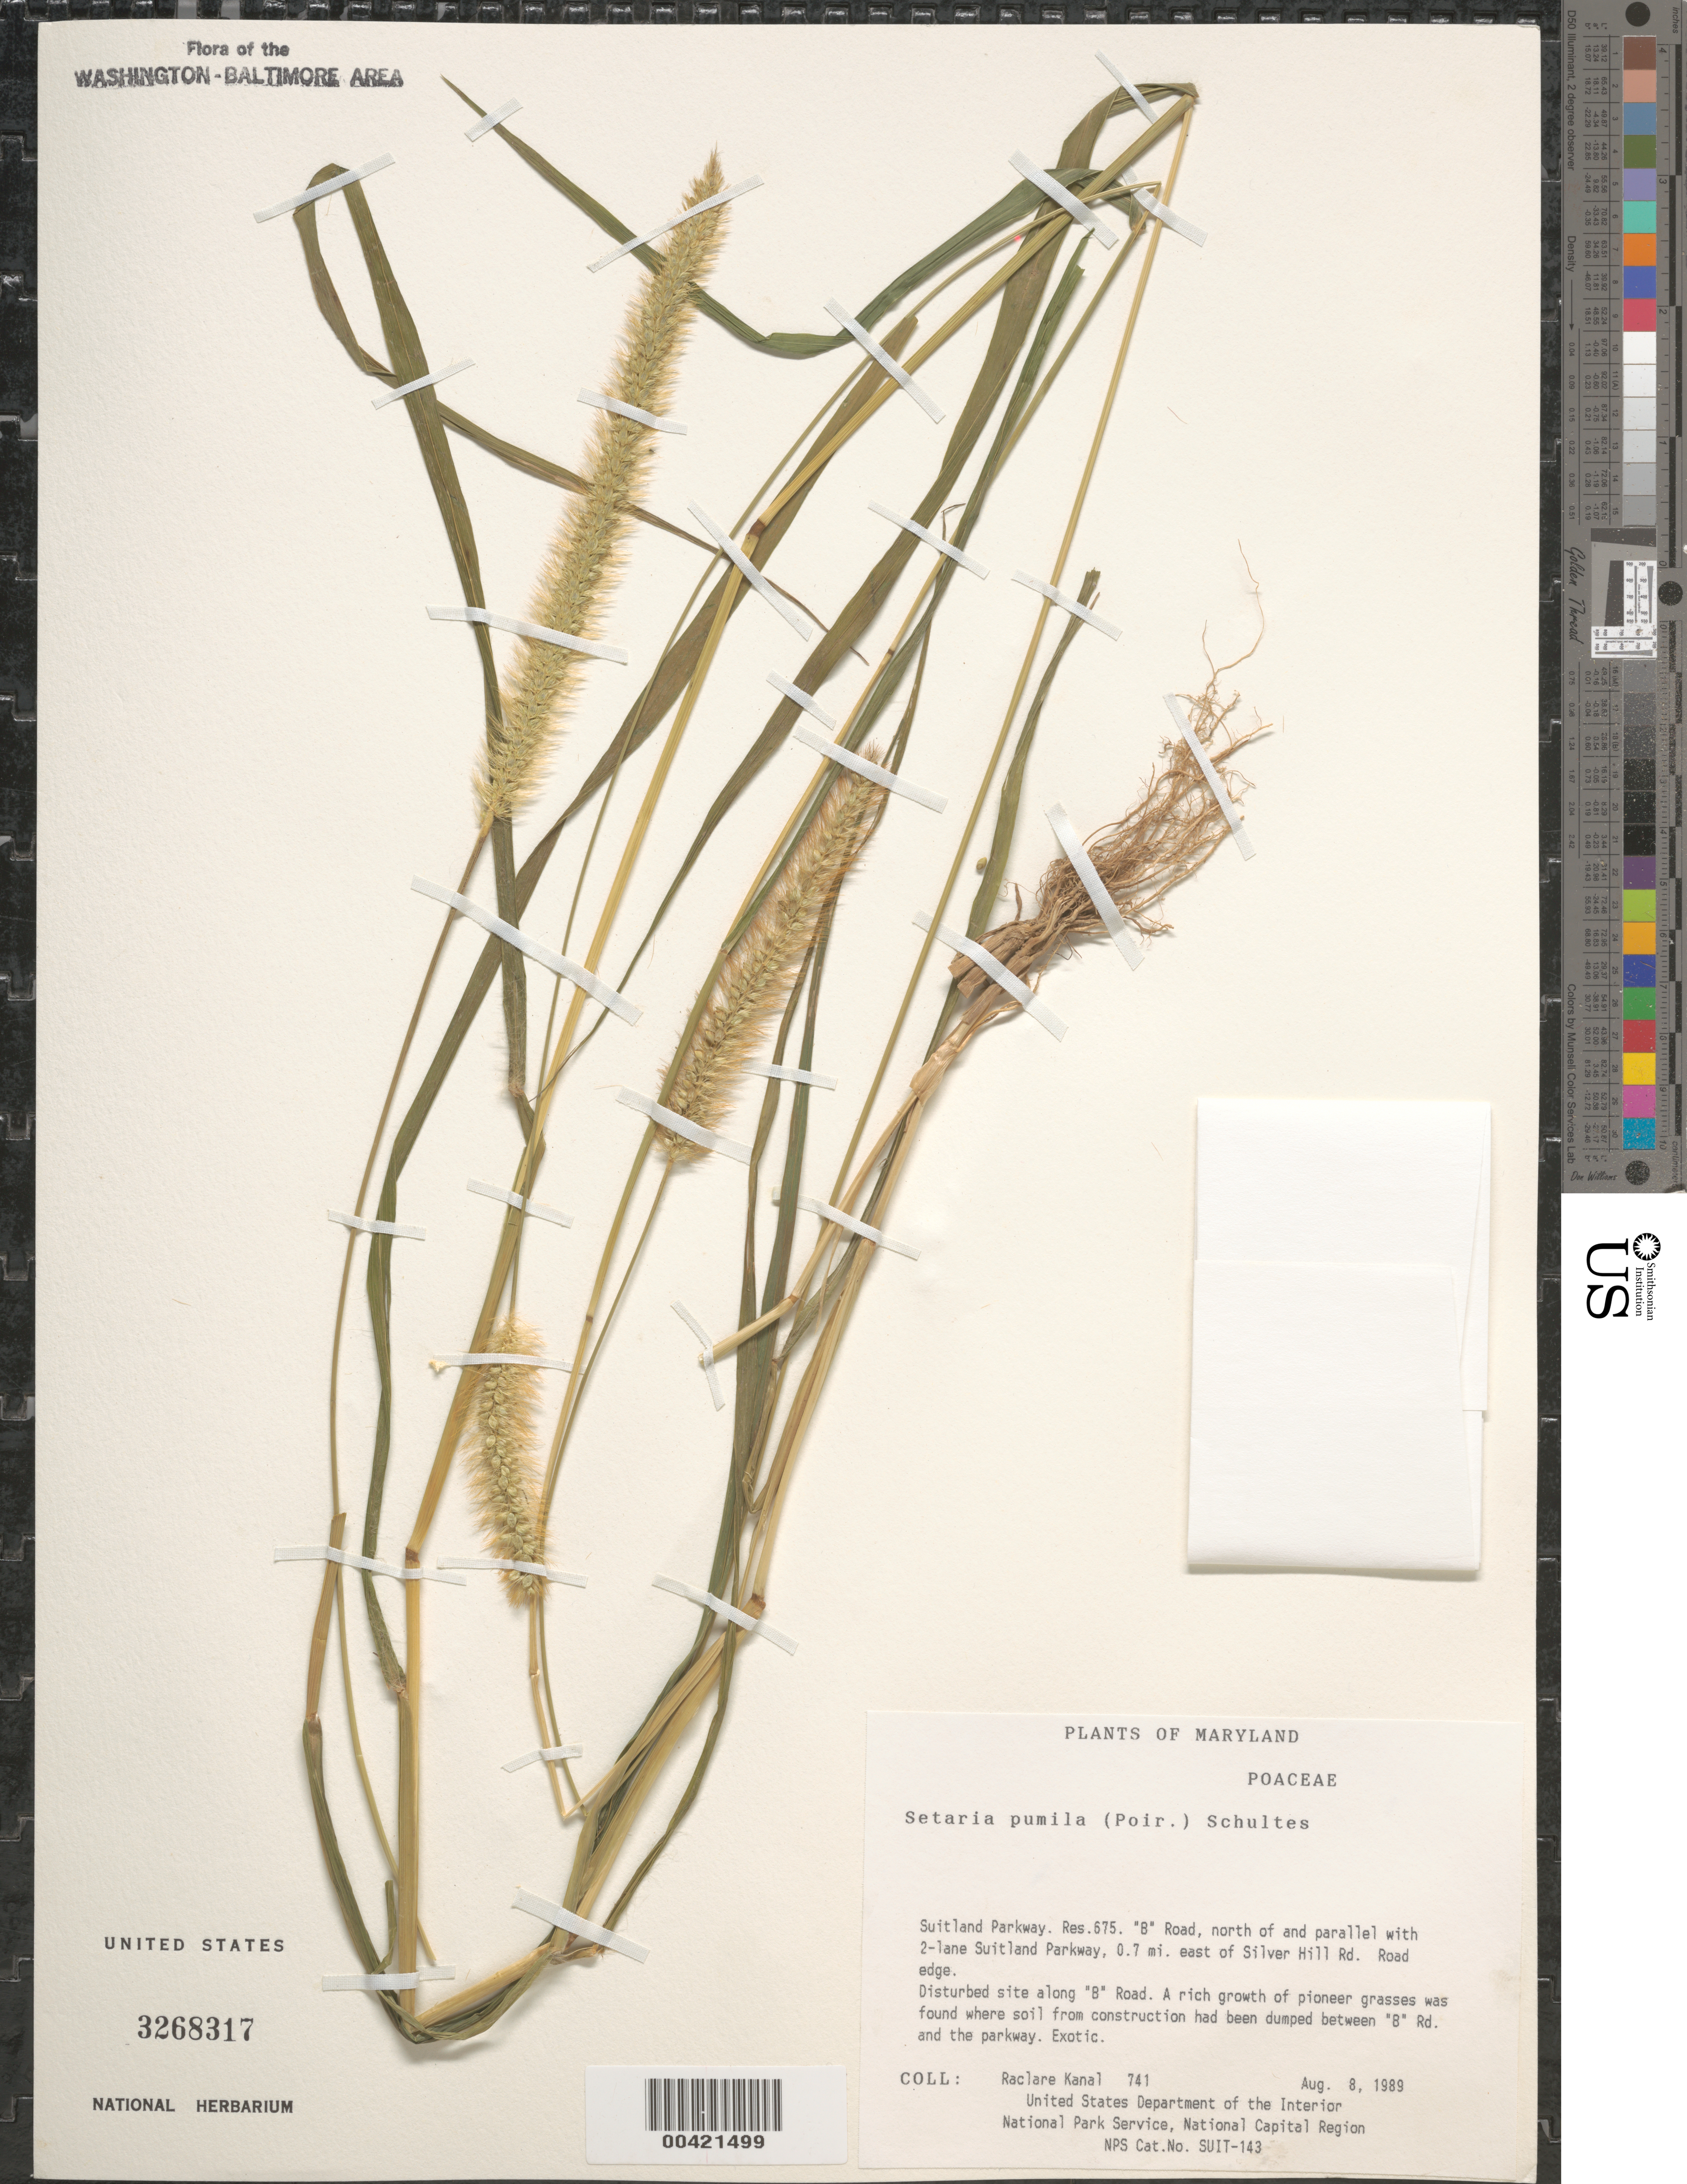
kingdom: Plantae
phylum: Tracheophyta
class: Liliopsida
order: Poales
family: Poaceae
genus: Setaria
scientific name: Setaria pumila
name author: (Poir.) Roem. & Schult.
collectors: R. Kanal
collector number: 741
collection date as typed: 08 Aug 1989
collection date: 1989-08-08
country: United States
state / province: Maryland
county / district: Prince George's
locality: Suitland Parkway, Res 675, "B" road, N parallel of Suitland Parkway, E of Silver Hill Rd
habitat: Road edge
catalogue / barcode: US 3268317